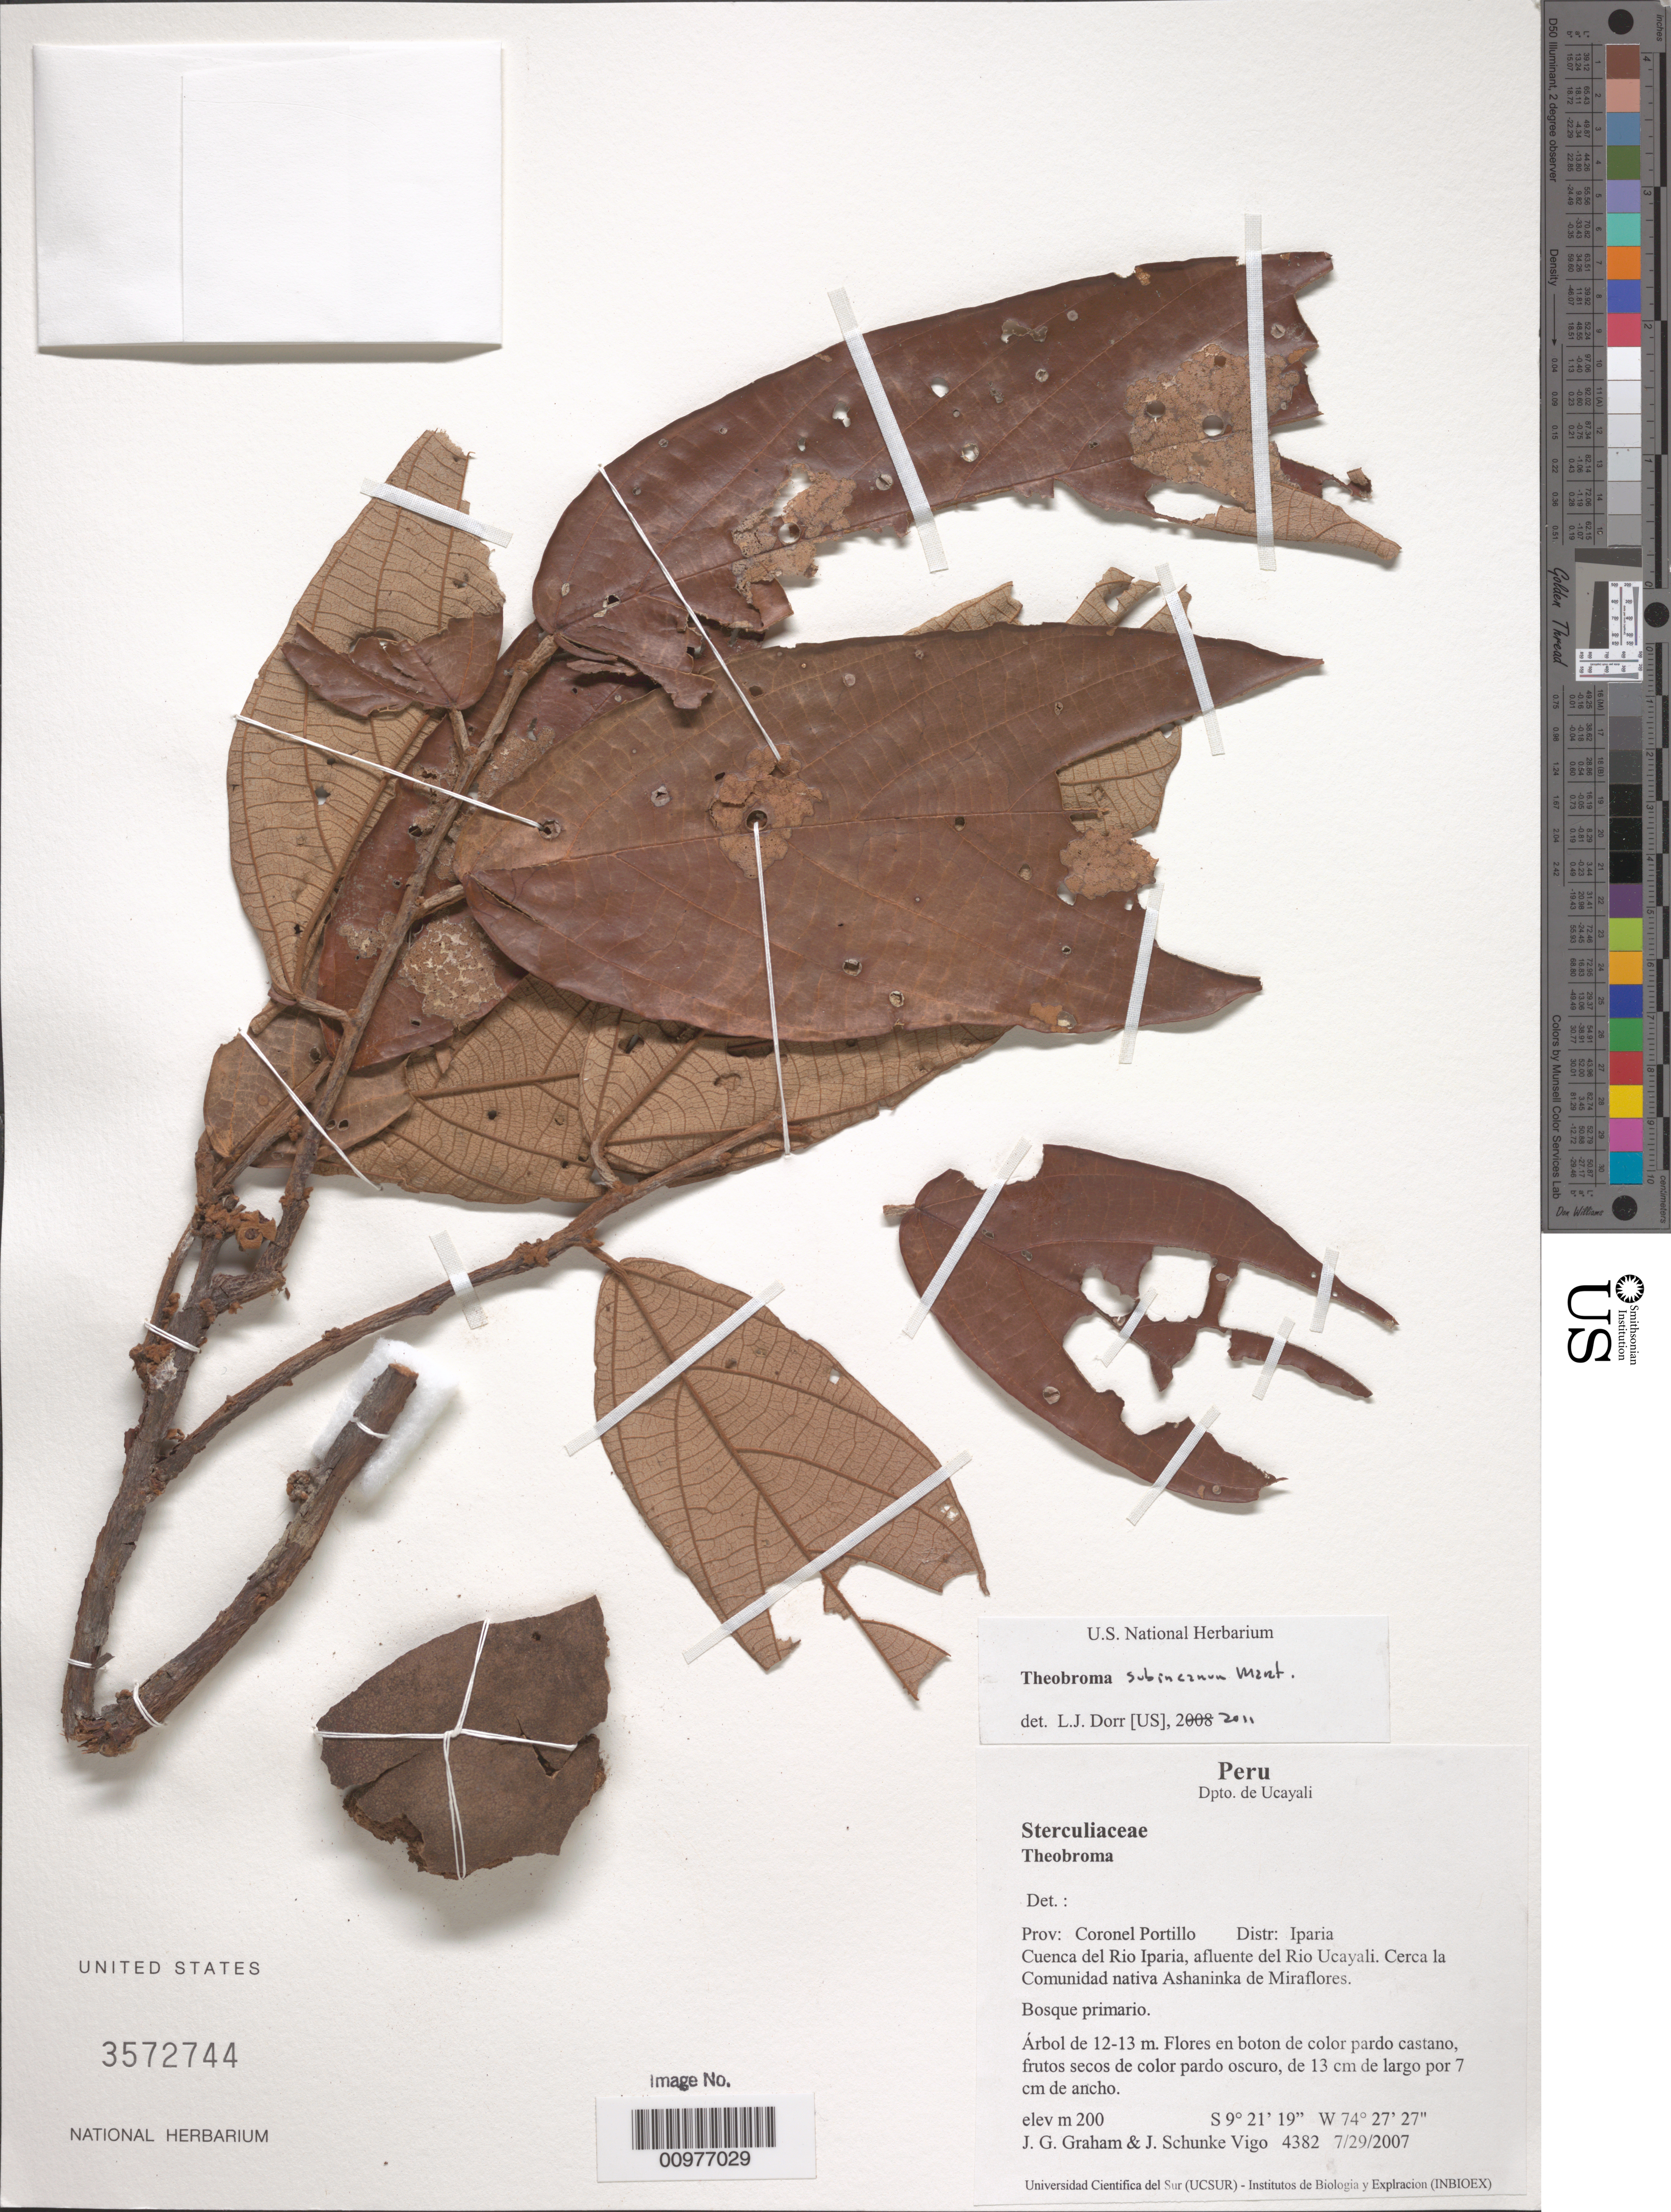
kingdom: Plantae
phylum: Tracheophyta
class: Magnoliopsida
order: Malvales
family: Malvaceae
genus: Theobroma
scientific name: Theobroma subincanum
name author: Mart.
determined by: Dorr, L. J., (BOT), Smithsonian Institution - National Museum of Natural History (UNITED STATES)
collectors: J. G. Graham & J. Schunke Vigo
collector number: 4382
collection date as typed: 7/29/2007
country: Peru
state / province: Ucayali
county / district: Coronel Portillo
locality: Cuenca del Rio Iparia, afluente del Rio Ucayali. Cerca la Comunidad nativa Ashaninka de Miraflores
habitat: bosque primario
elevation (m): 200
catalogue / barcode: US 3572744